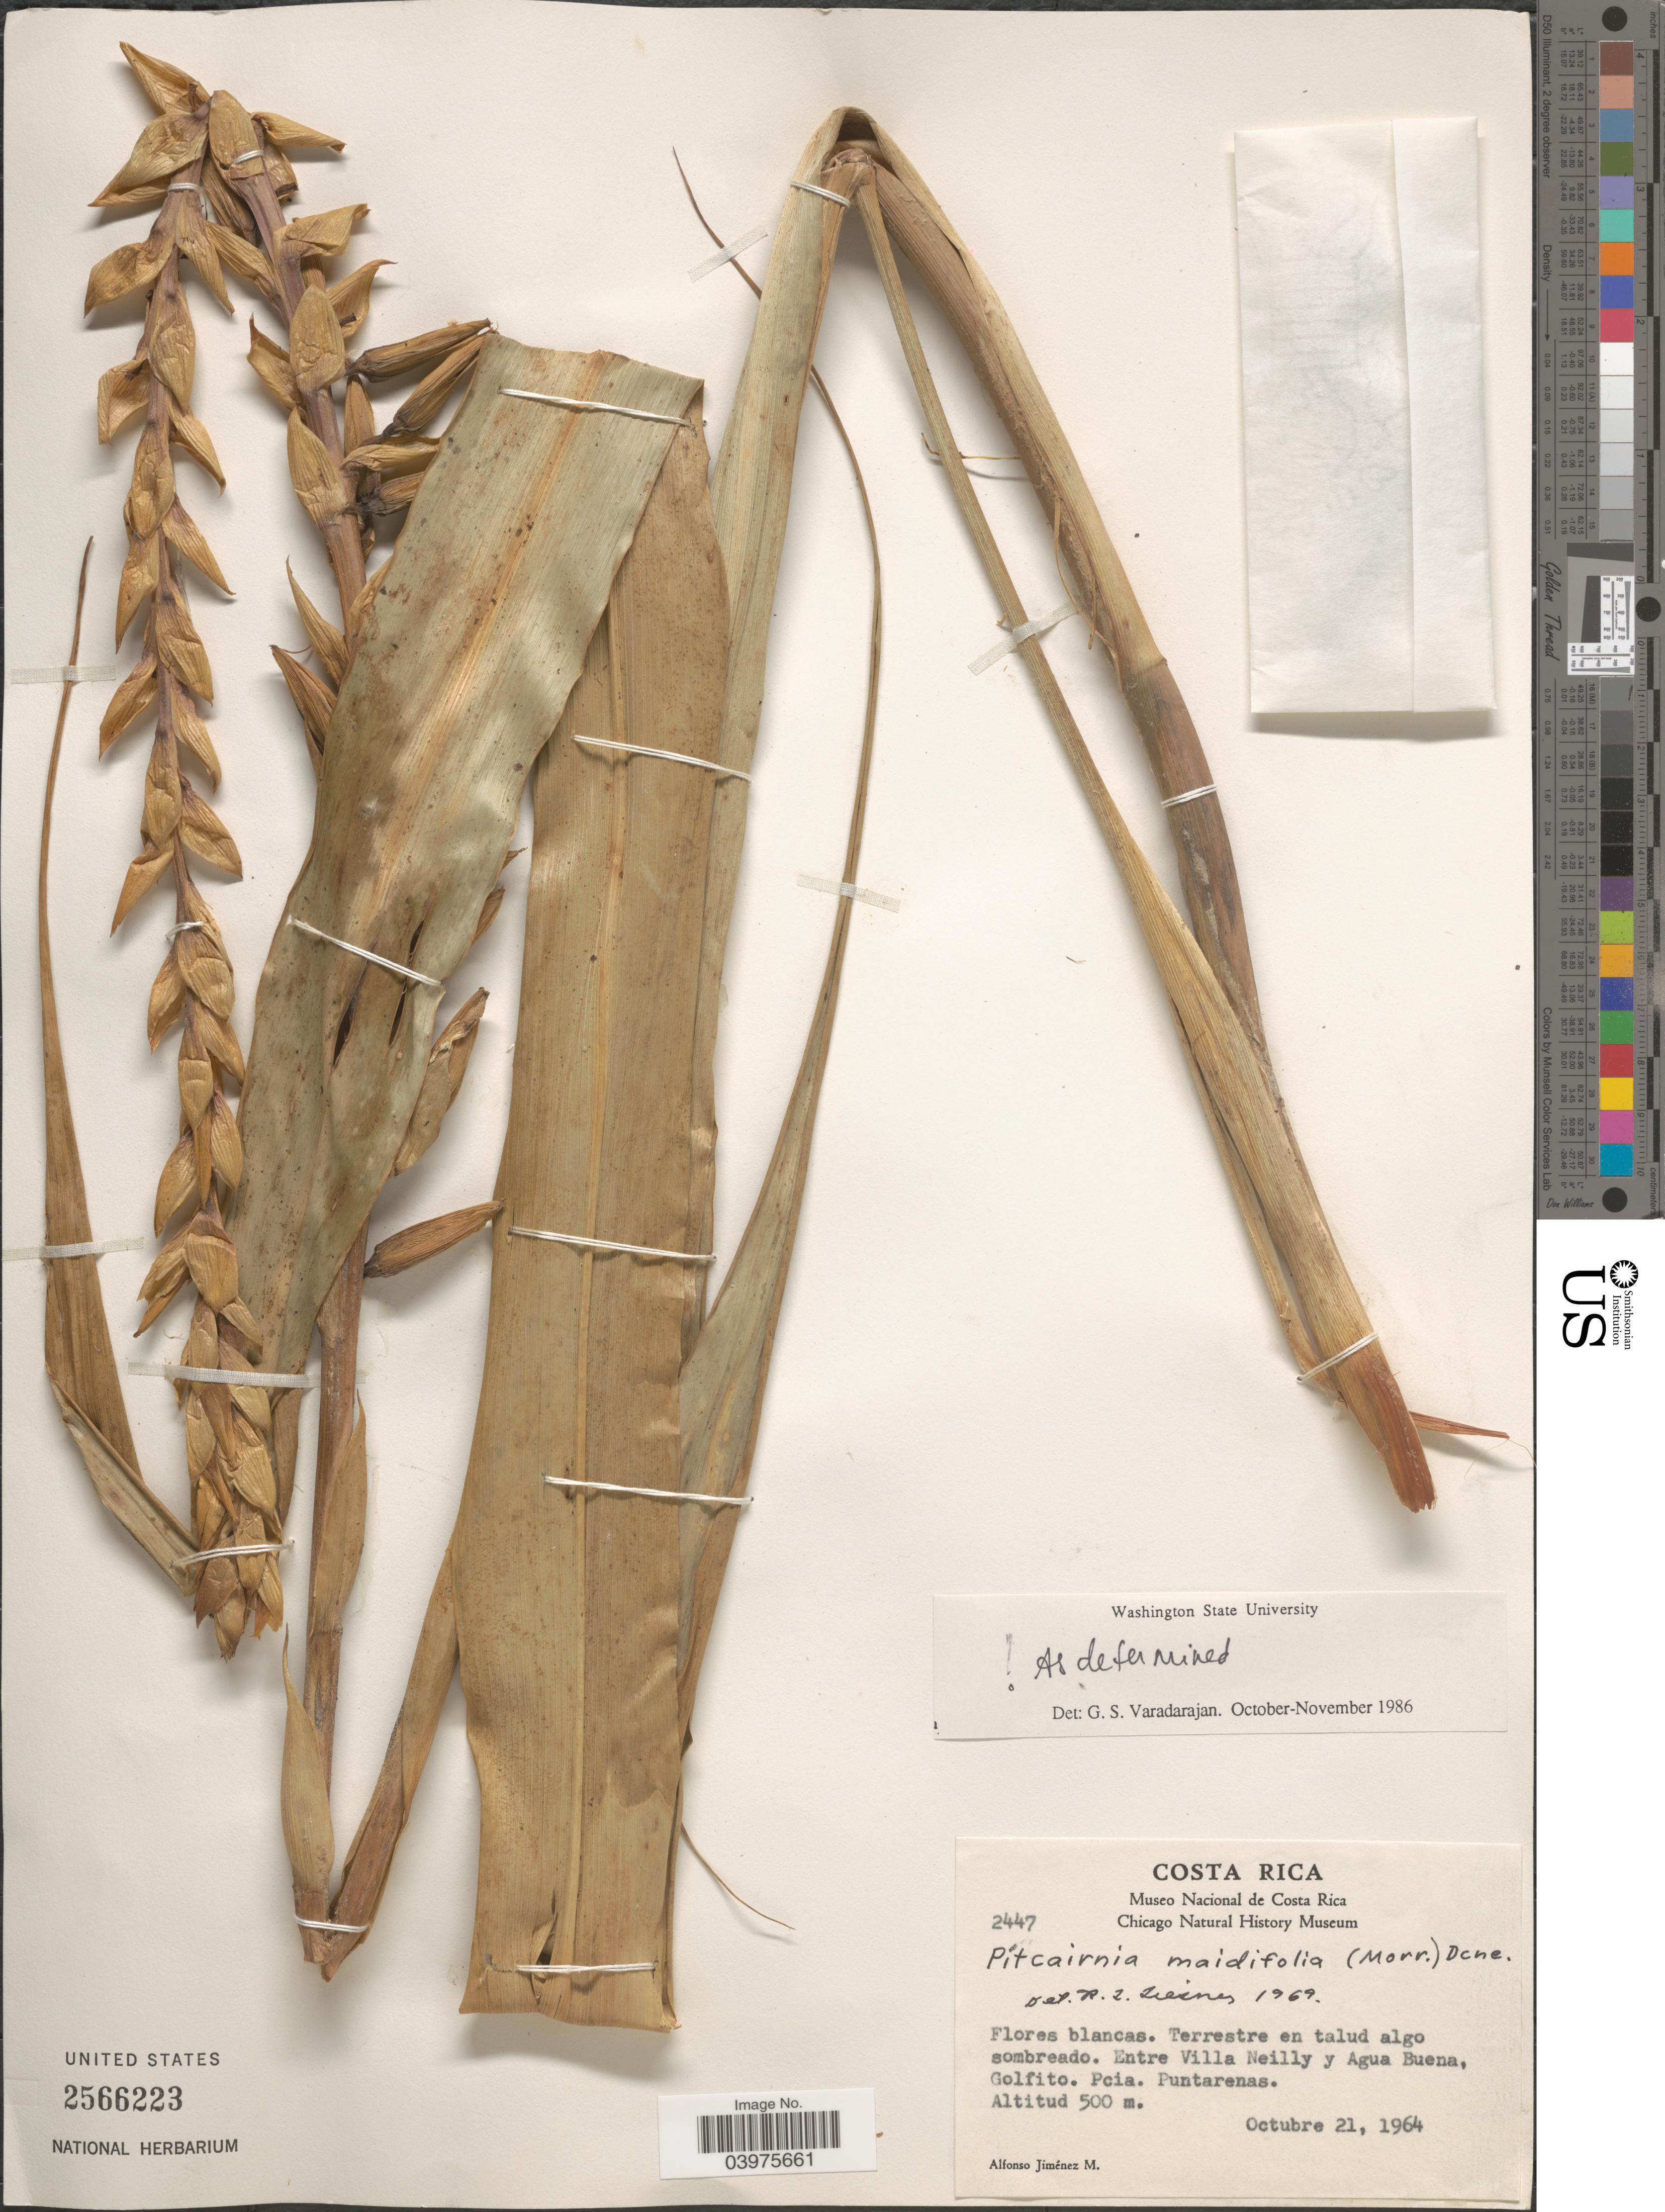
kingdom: Plantae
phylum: Tracheophyta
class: Liliopsida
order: Poales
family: Bromeliaceae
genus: Pitcairnia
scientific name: Pitcairnia maidifolia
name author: (C. Morren) Decne. ex Planch.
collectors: A. Jimenez M.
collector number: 2447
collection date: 1964-10-21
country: Costa Rica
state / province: Puntarenas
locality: Entre Villa Neilly y Agua Buena, Golfito. Pcia. Puntarenas.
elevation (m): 500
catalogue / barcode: US 2566223